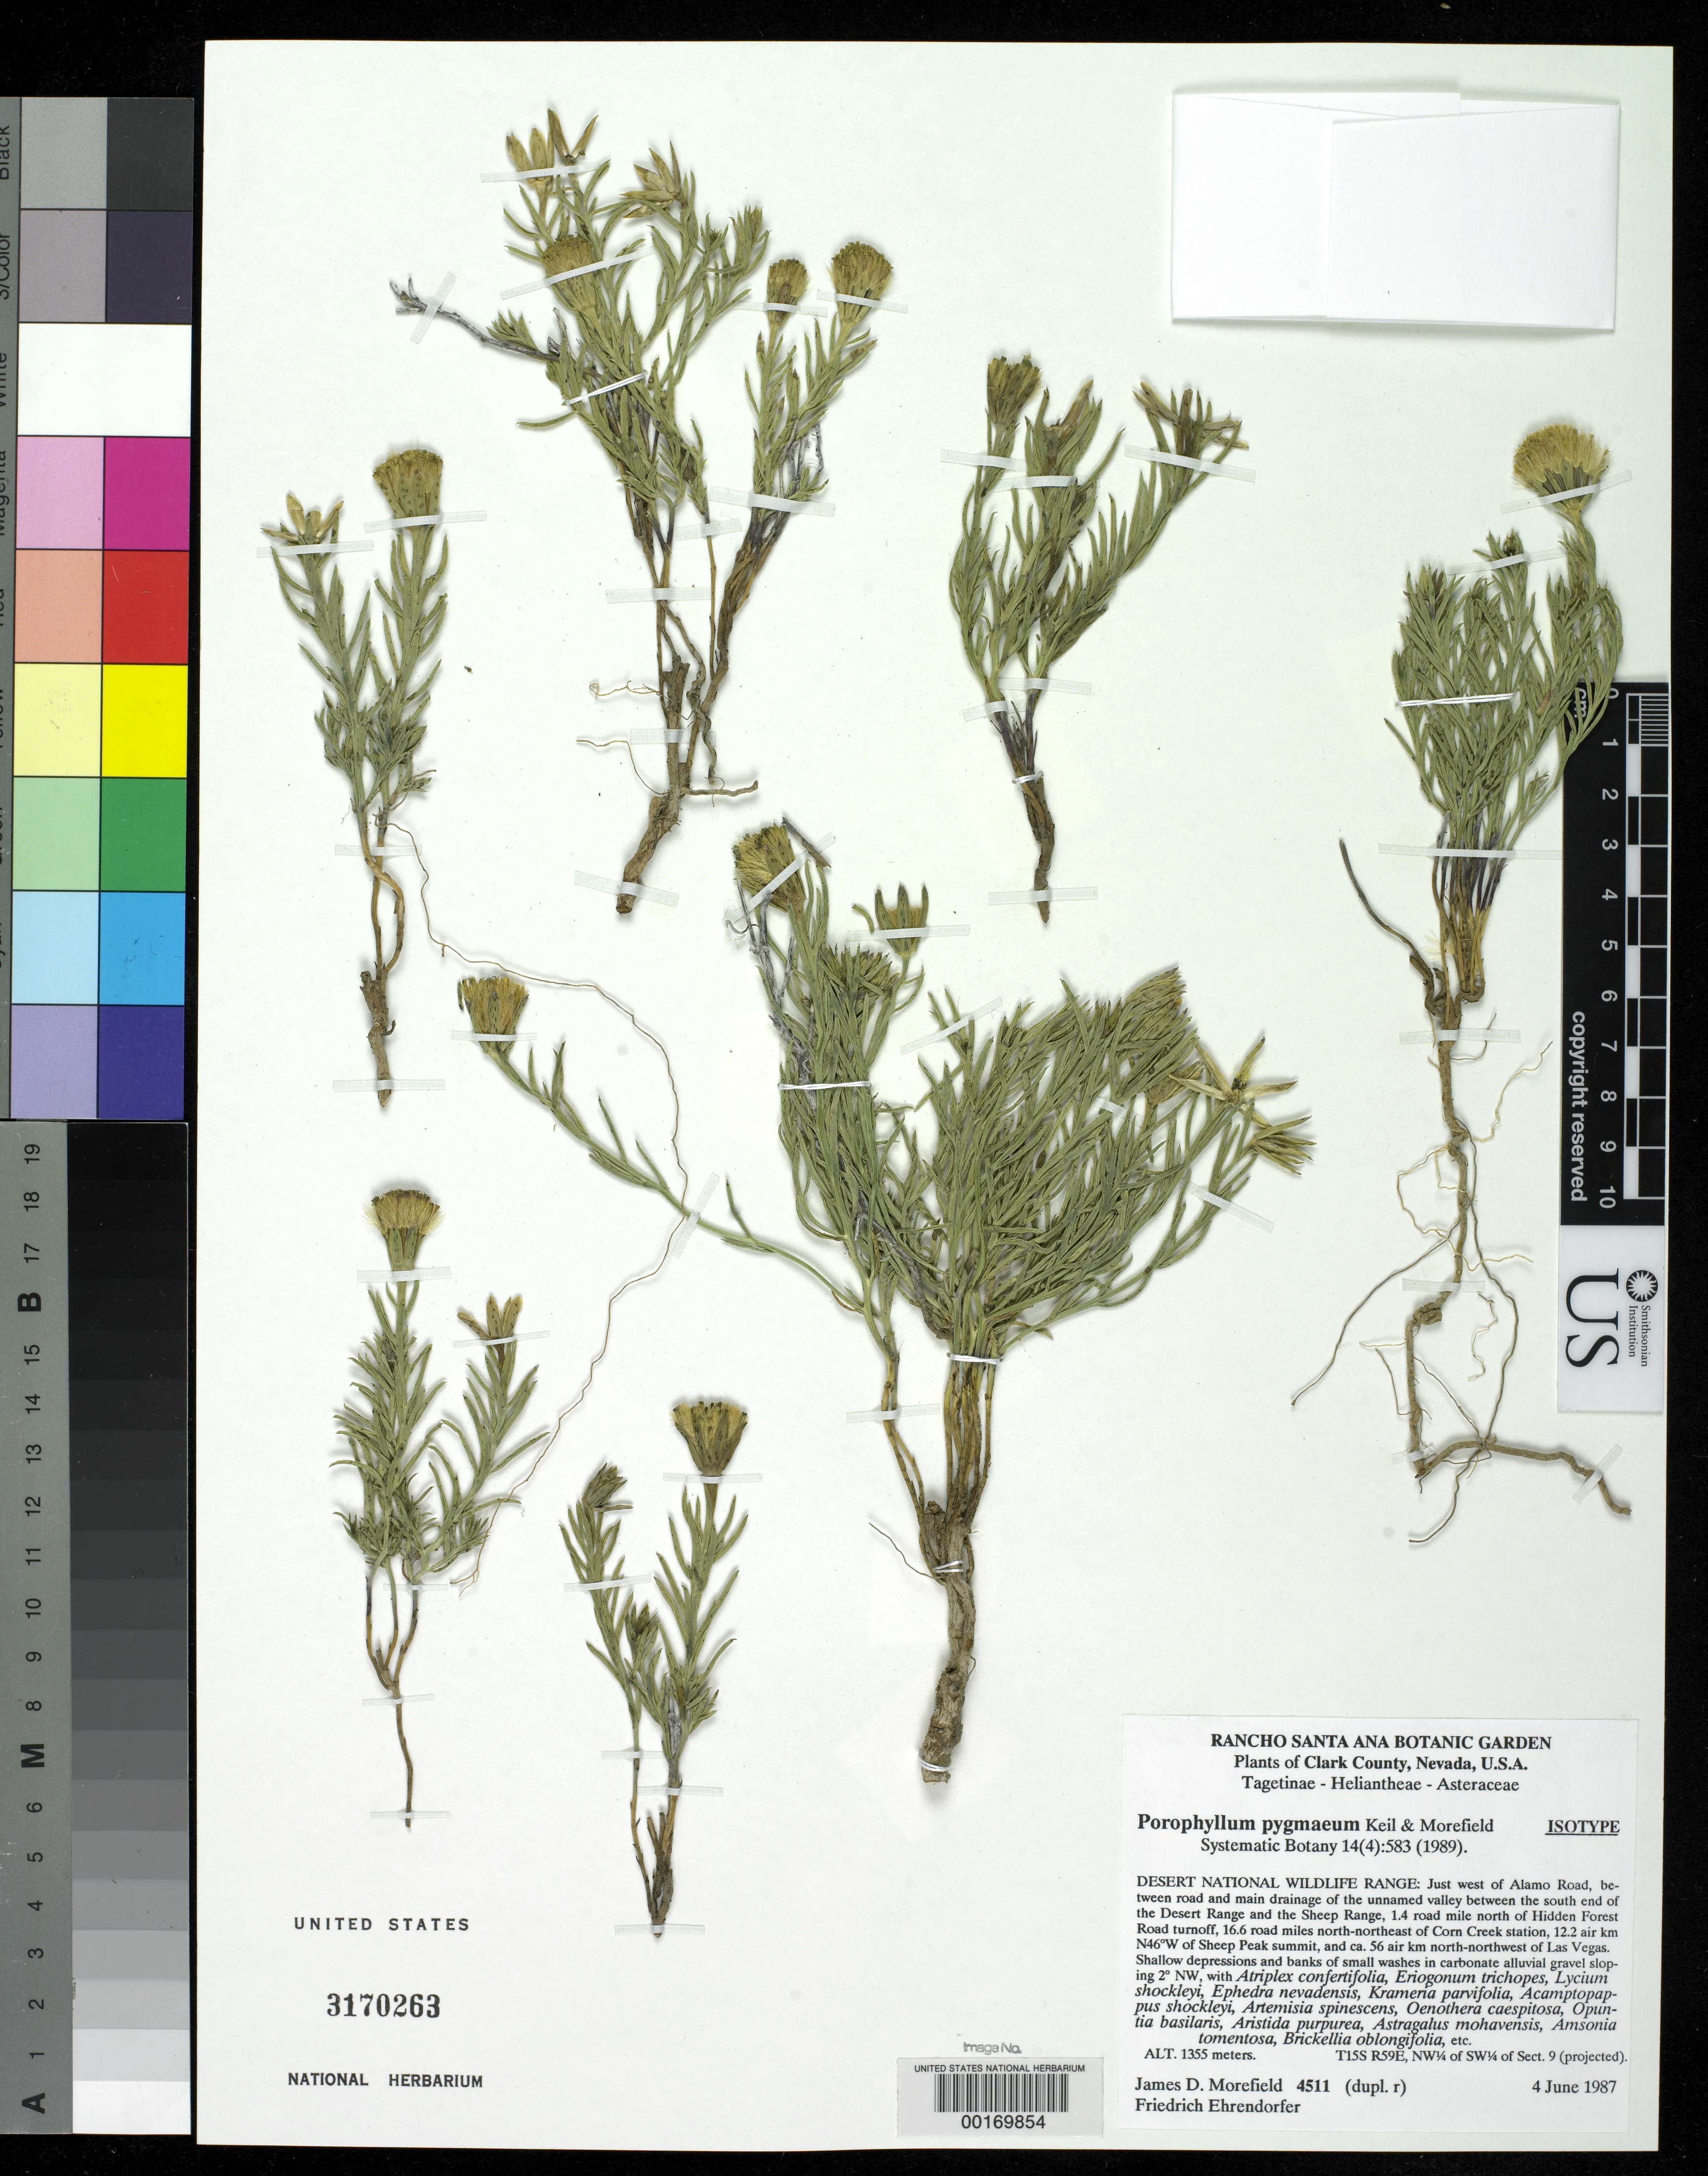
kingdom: Plantae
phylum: Tracheophyta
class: Magnoliopsida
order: Asterales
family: Asteraceae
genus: Porophyllum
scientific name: Porophyllum pygmaeum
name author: D.J. Keil & Morefield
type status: Isotype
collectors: J. Morefield & F. Ehrendorfer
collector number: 4511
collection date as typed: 04 Jun 1987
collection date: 1987-06-04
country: United States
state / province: Nevada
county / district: Clark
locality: Desert National Wildlife Range, W of Alamo Rd., S end of Desert & Sheep Ranges, 1.4 mi N of Hidden Forest Road turnoff.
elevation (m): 1355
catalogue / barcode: US 3170263